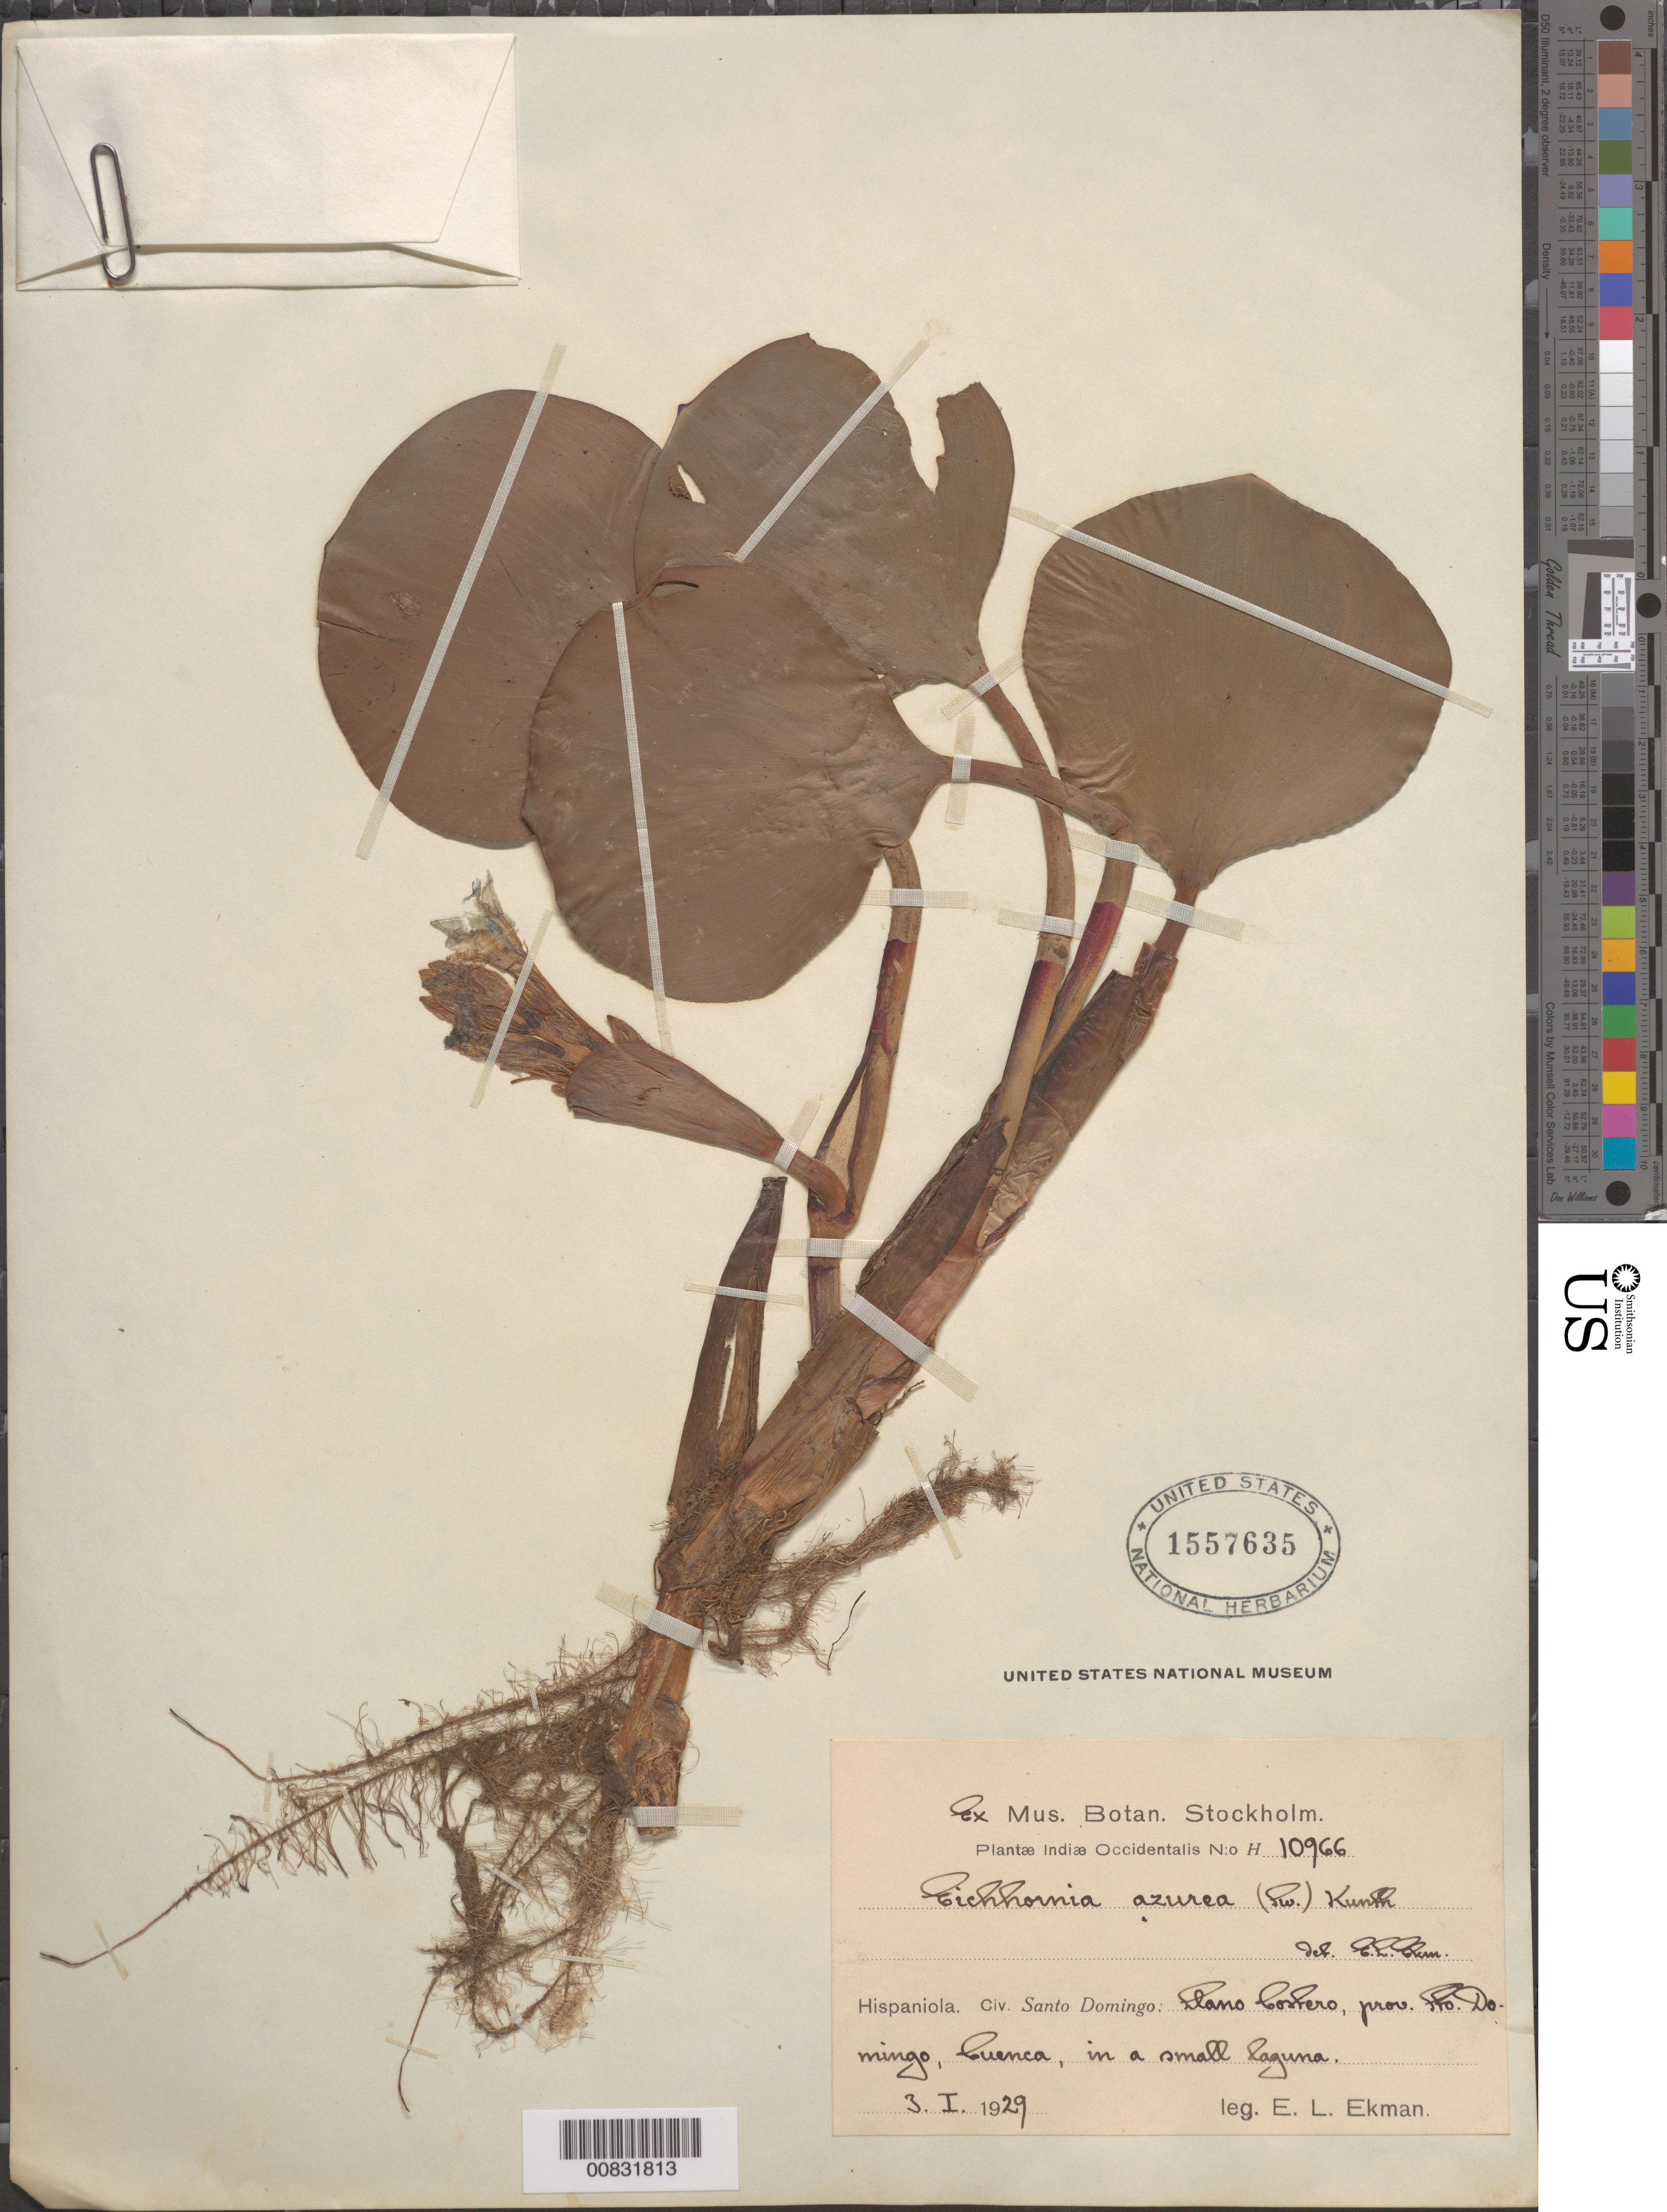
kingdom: Plantae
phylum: Tracheophyta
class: Liliopsida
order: Commelinales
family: Pontederiaceae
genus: Eichhornia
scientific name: Eichhornia azurea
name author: (Sw.) Kunth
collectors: E. L. Ekman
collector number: H 10966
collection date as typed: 03 Jan 1929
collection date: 1929-01-03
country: Dominican Republic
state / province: Distrito Nacional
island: Hispaniola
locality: Plano Costero, Prov. Sto. Domingo, Cuenca in a small laguna.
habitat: Cuenca in a small laguna.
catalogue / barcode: US 1557635